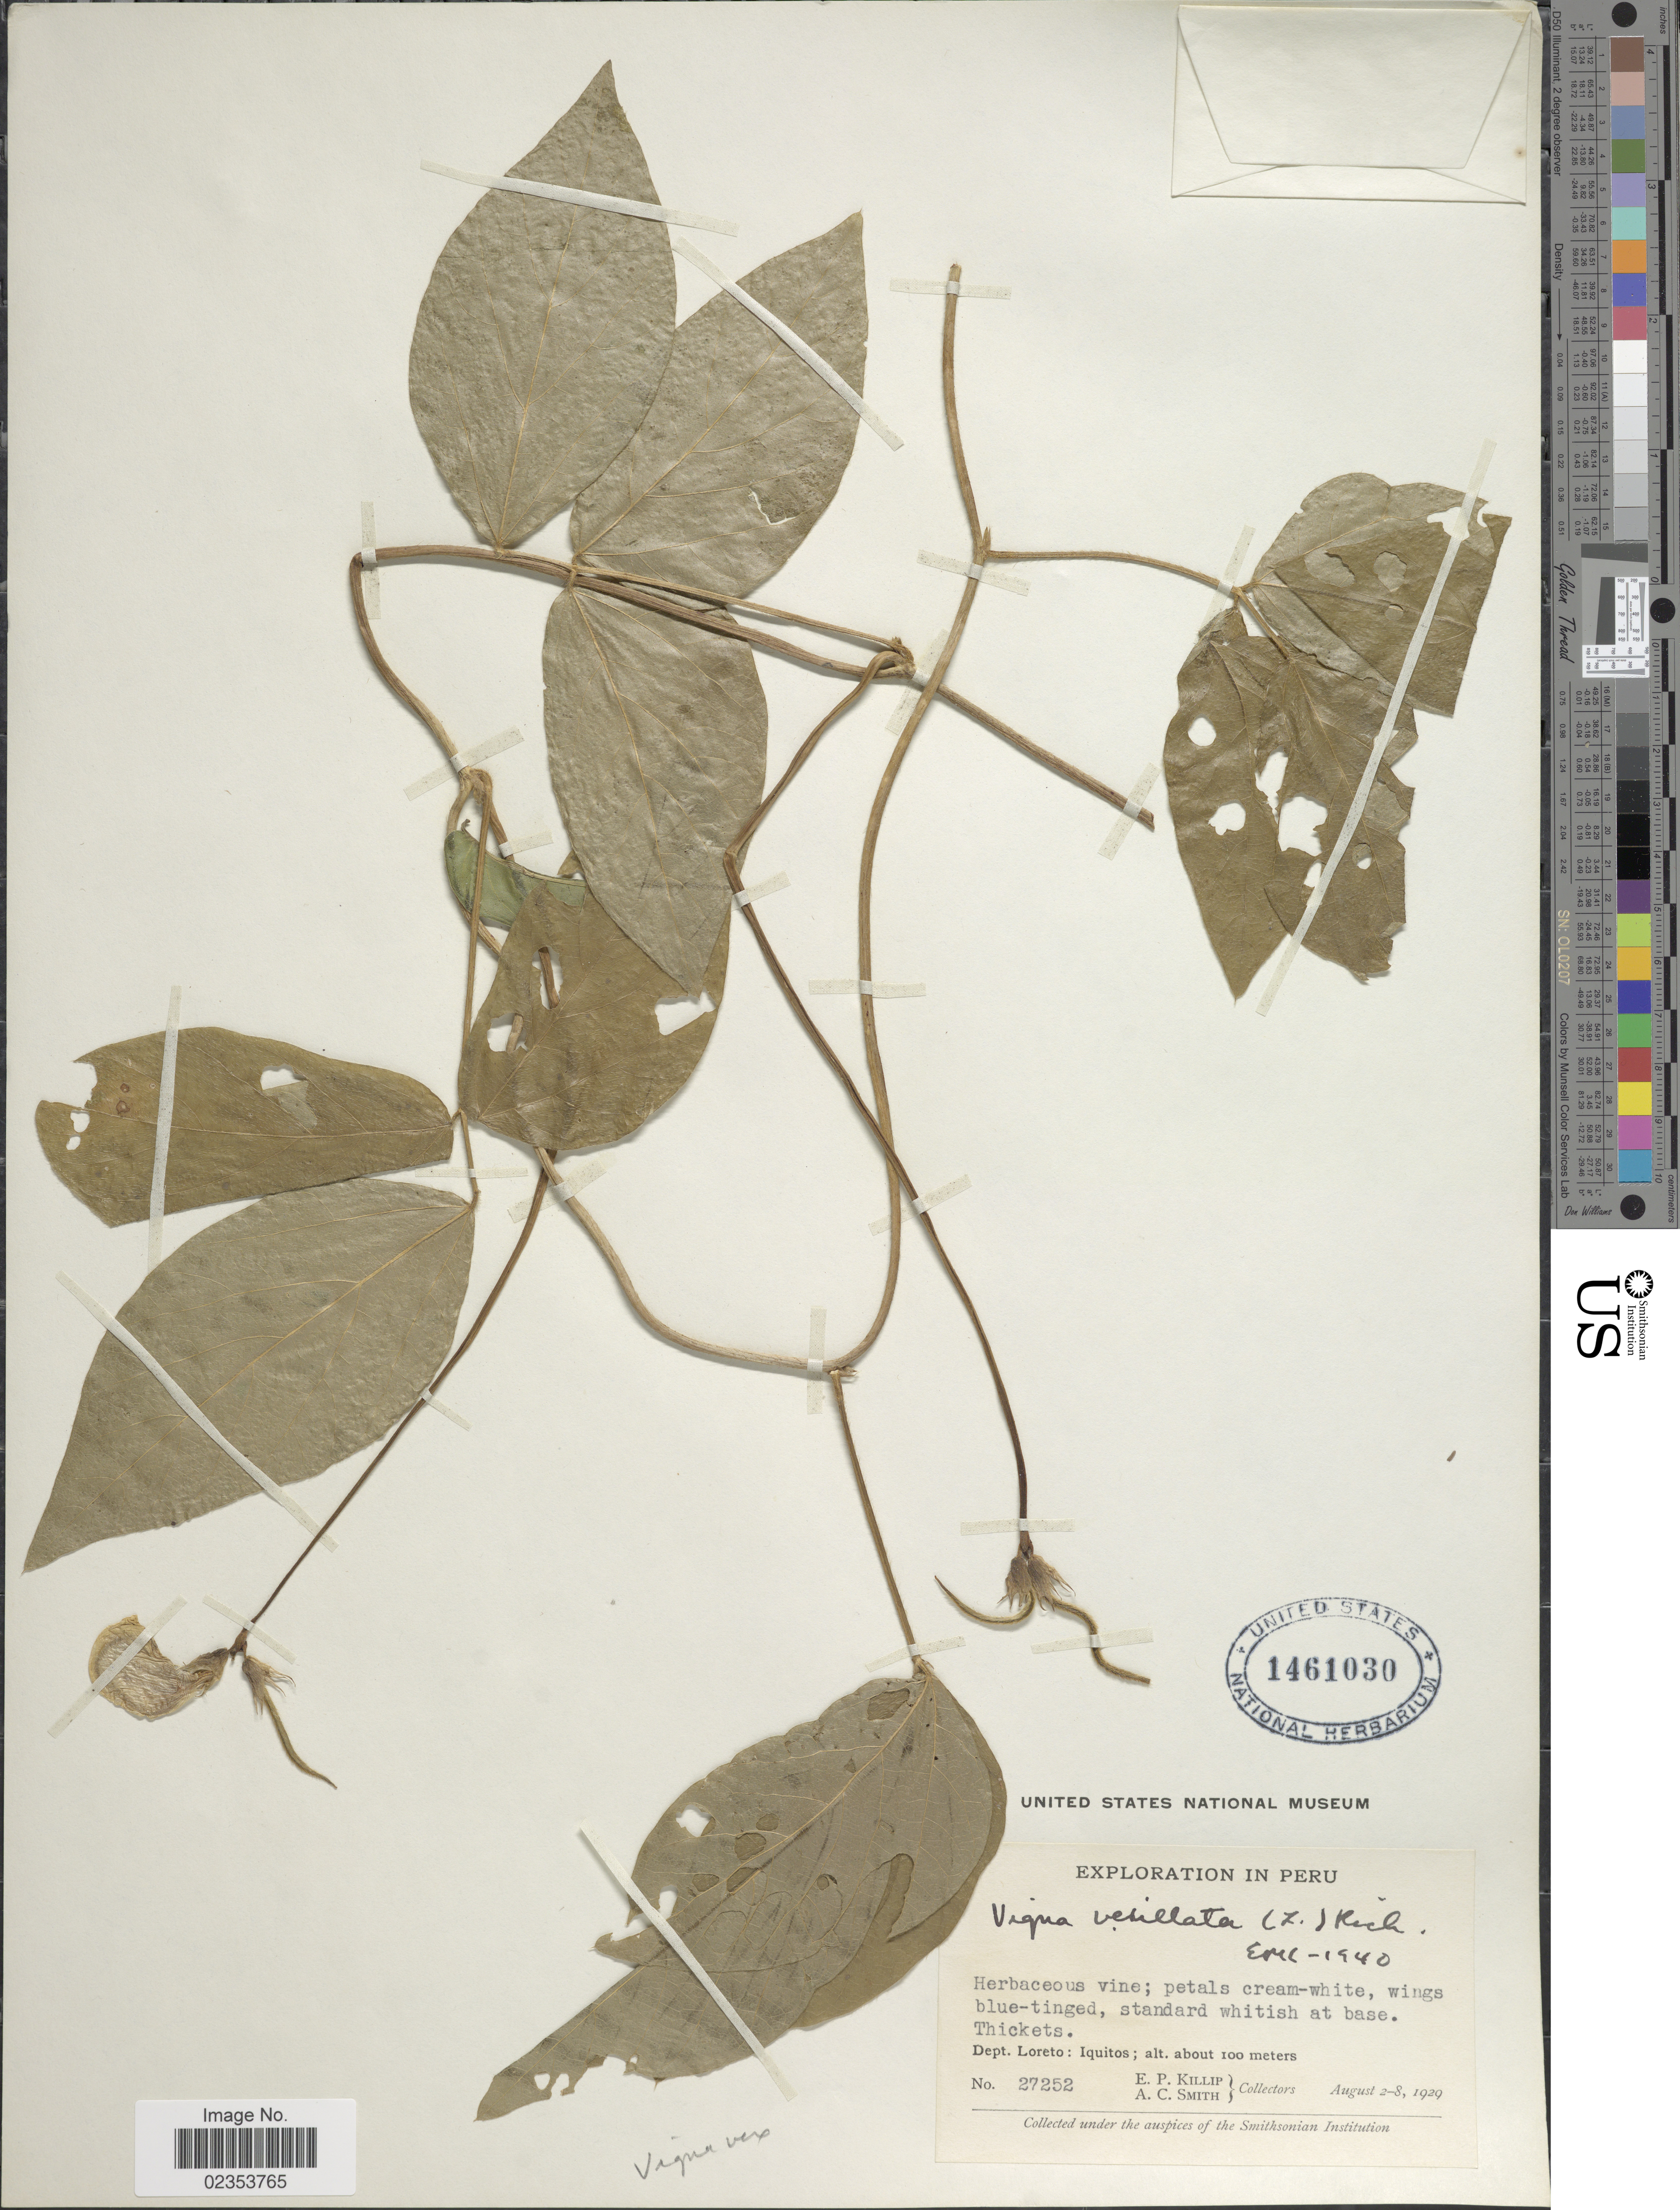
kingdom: Plantae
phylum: Tracheophyta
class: Magnoliopsida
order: Fabales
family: Fabaceae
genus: Vigna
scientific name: Vigna vexillata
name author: (L.) A. Rich.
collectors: E. P. Killip & A. C. Smith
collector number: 27252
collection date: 1929-08-02/1929-08-08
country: Peru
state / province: Loreto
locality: Iquitos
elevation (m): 100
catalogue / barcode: US 1461030